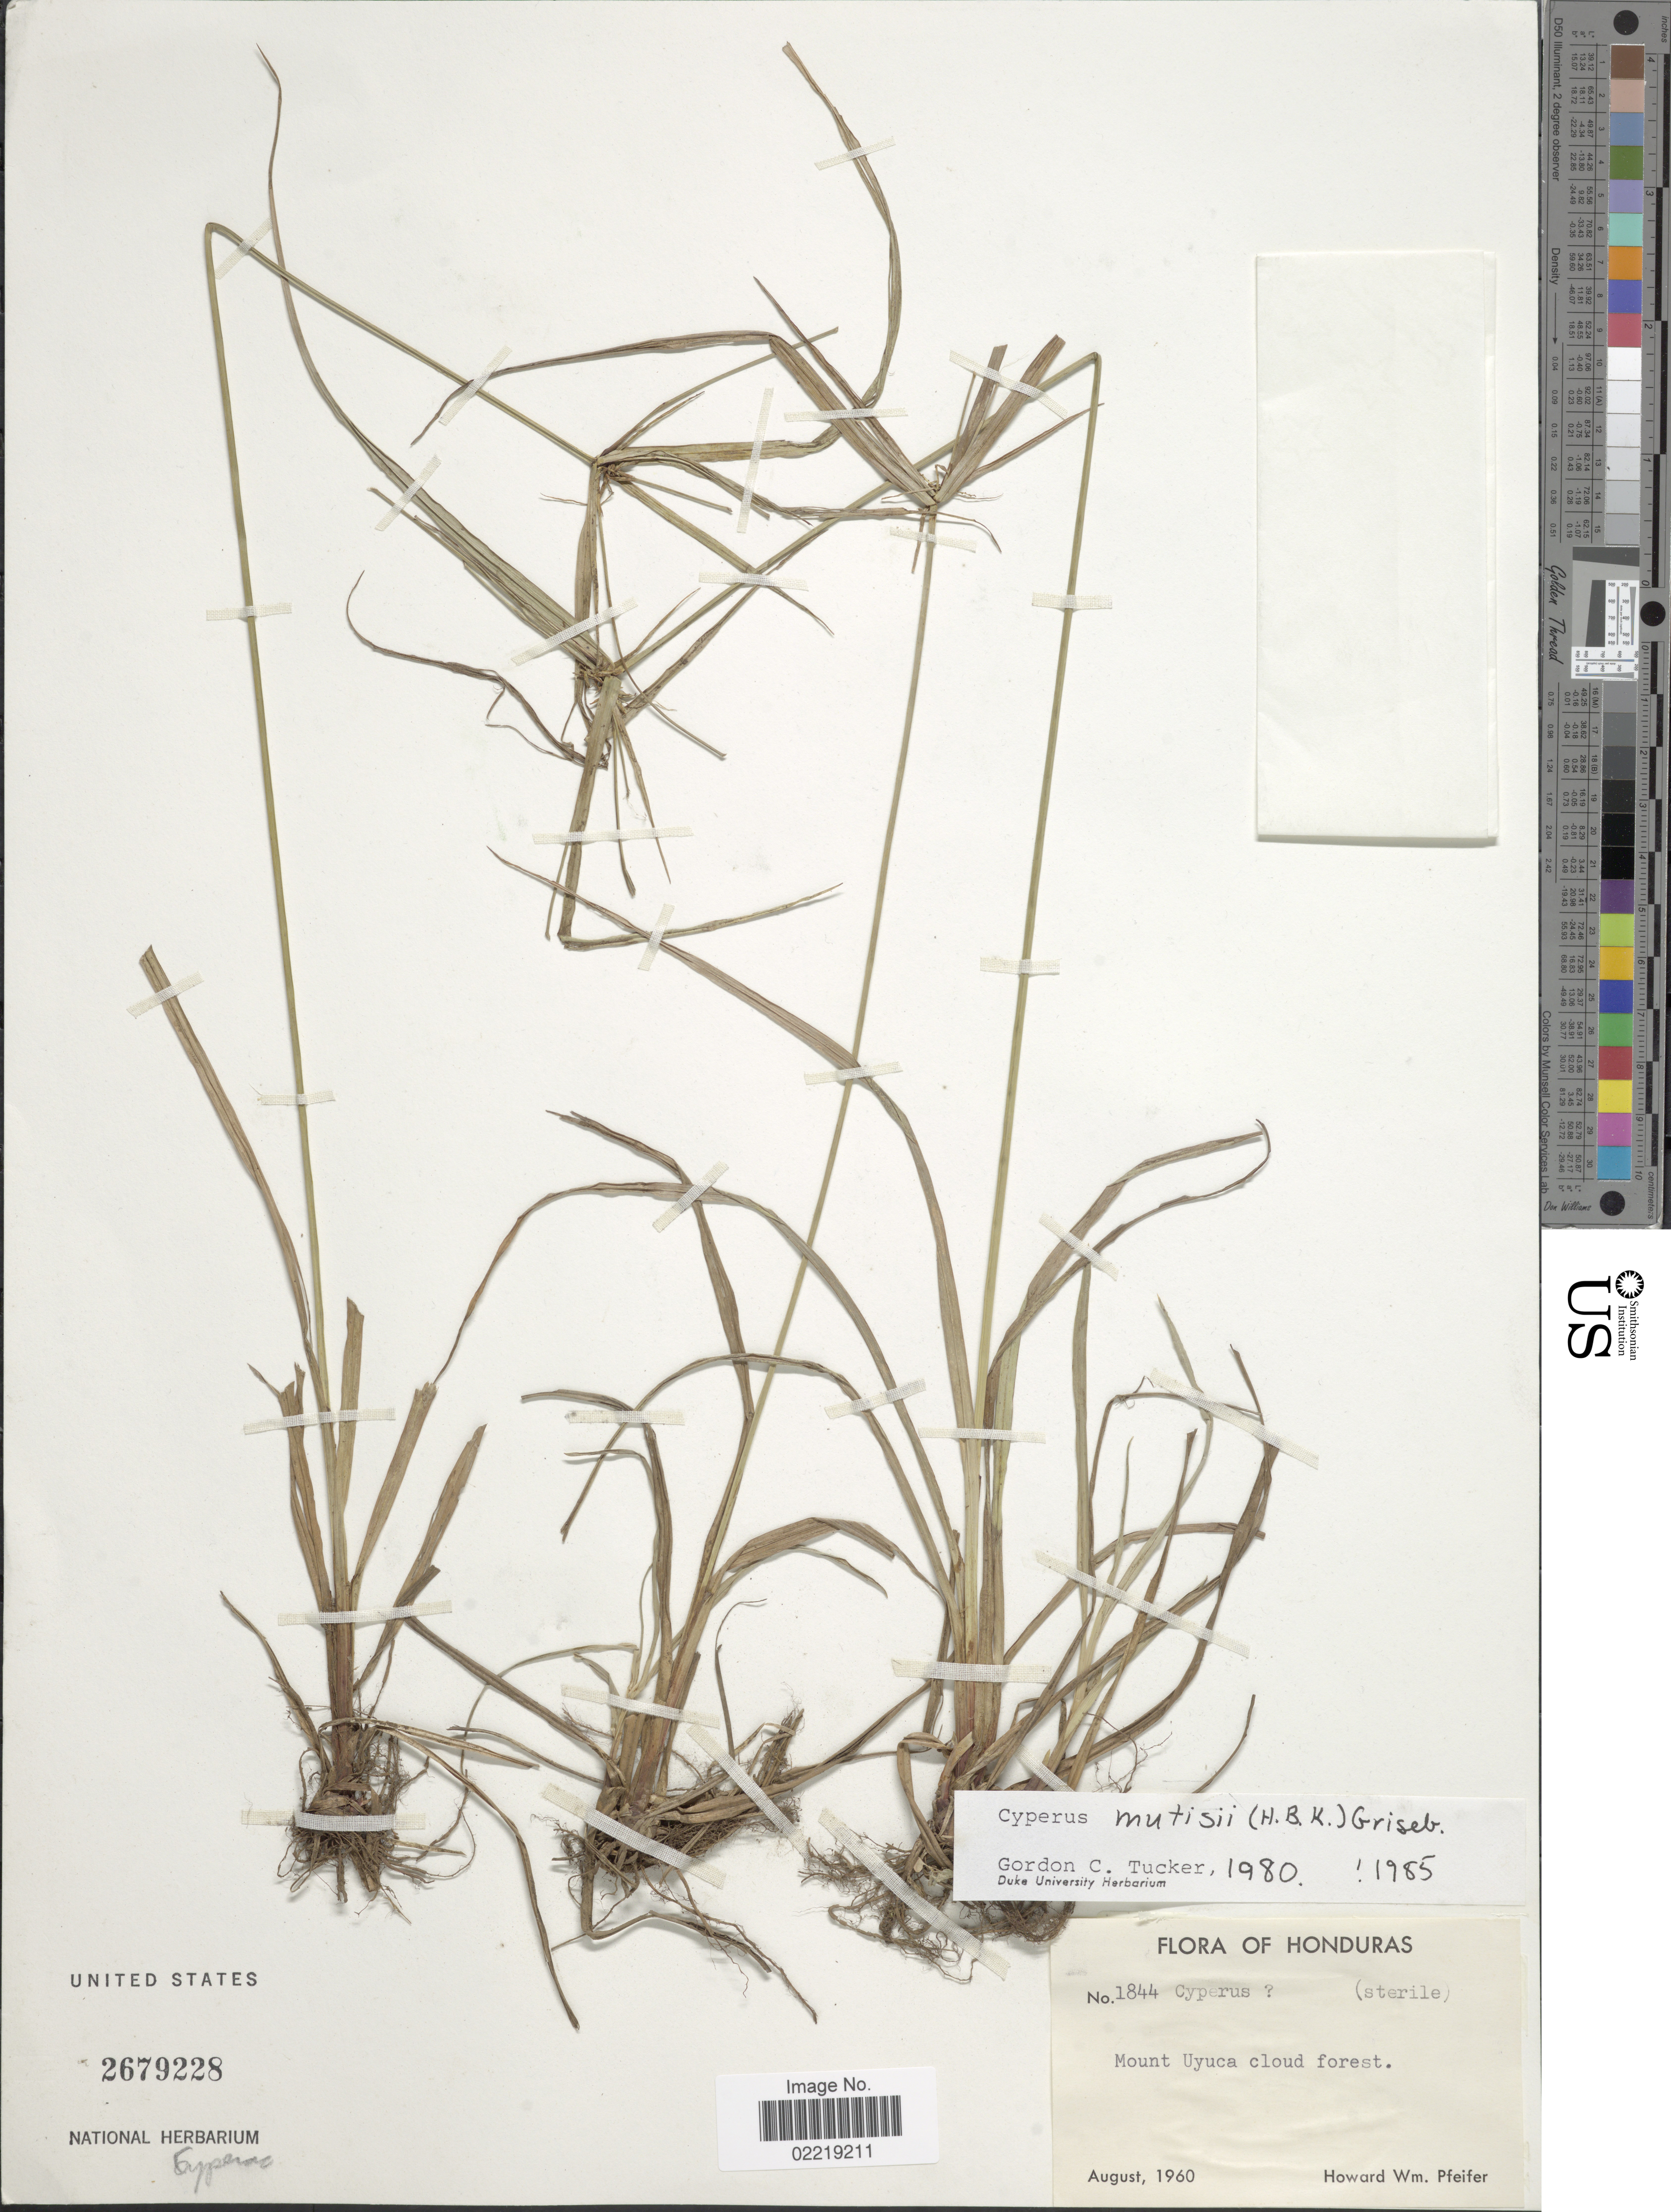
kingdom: Plantae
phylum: Tracheophyta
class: Liliopsida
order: Poales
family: Cyperaceae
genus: Cyperus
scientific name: Cyperus mutisii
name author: (Kunth) Andersson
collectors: H. W. Pfeifer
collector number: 1844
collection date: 1960-08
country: Honduras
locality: Mount Uyuca cloud forest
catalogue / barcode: US 2679228